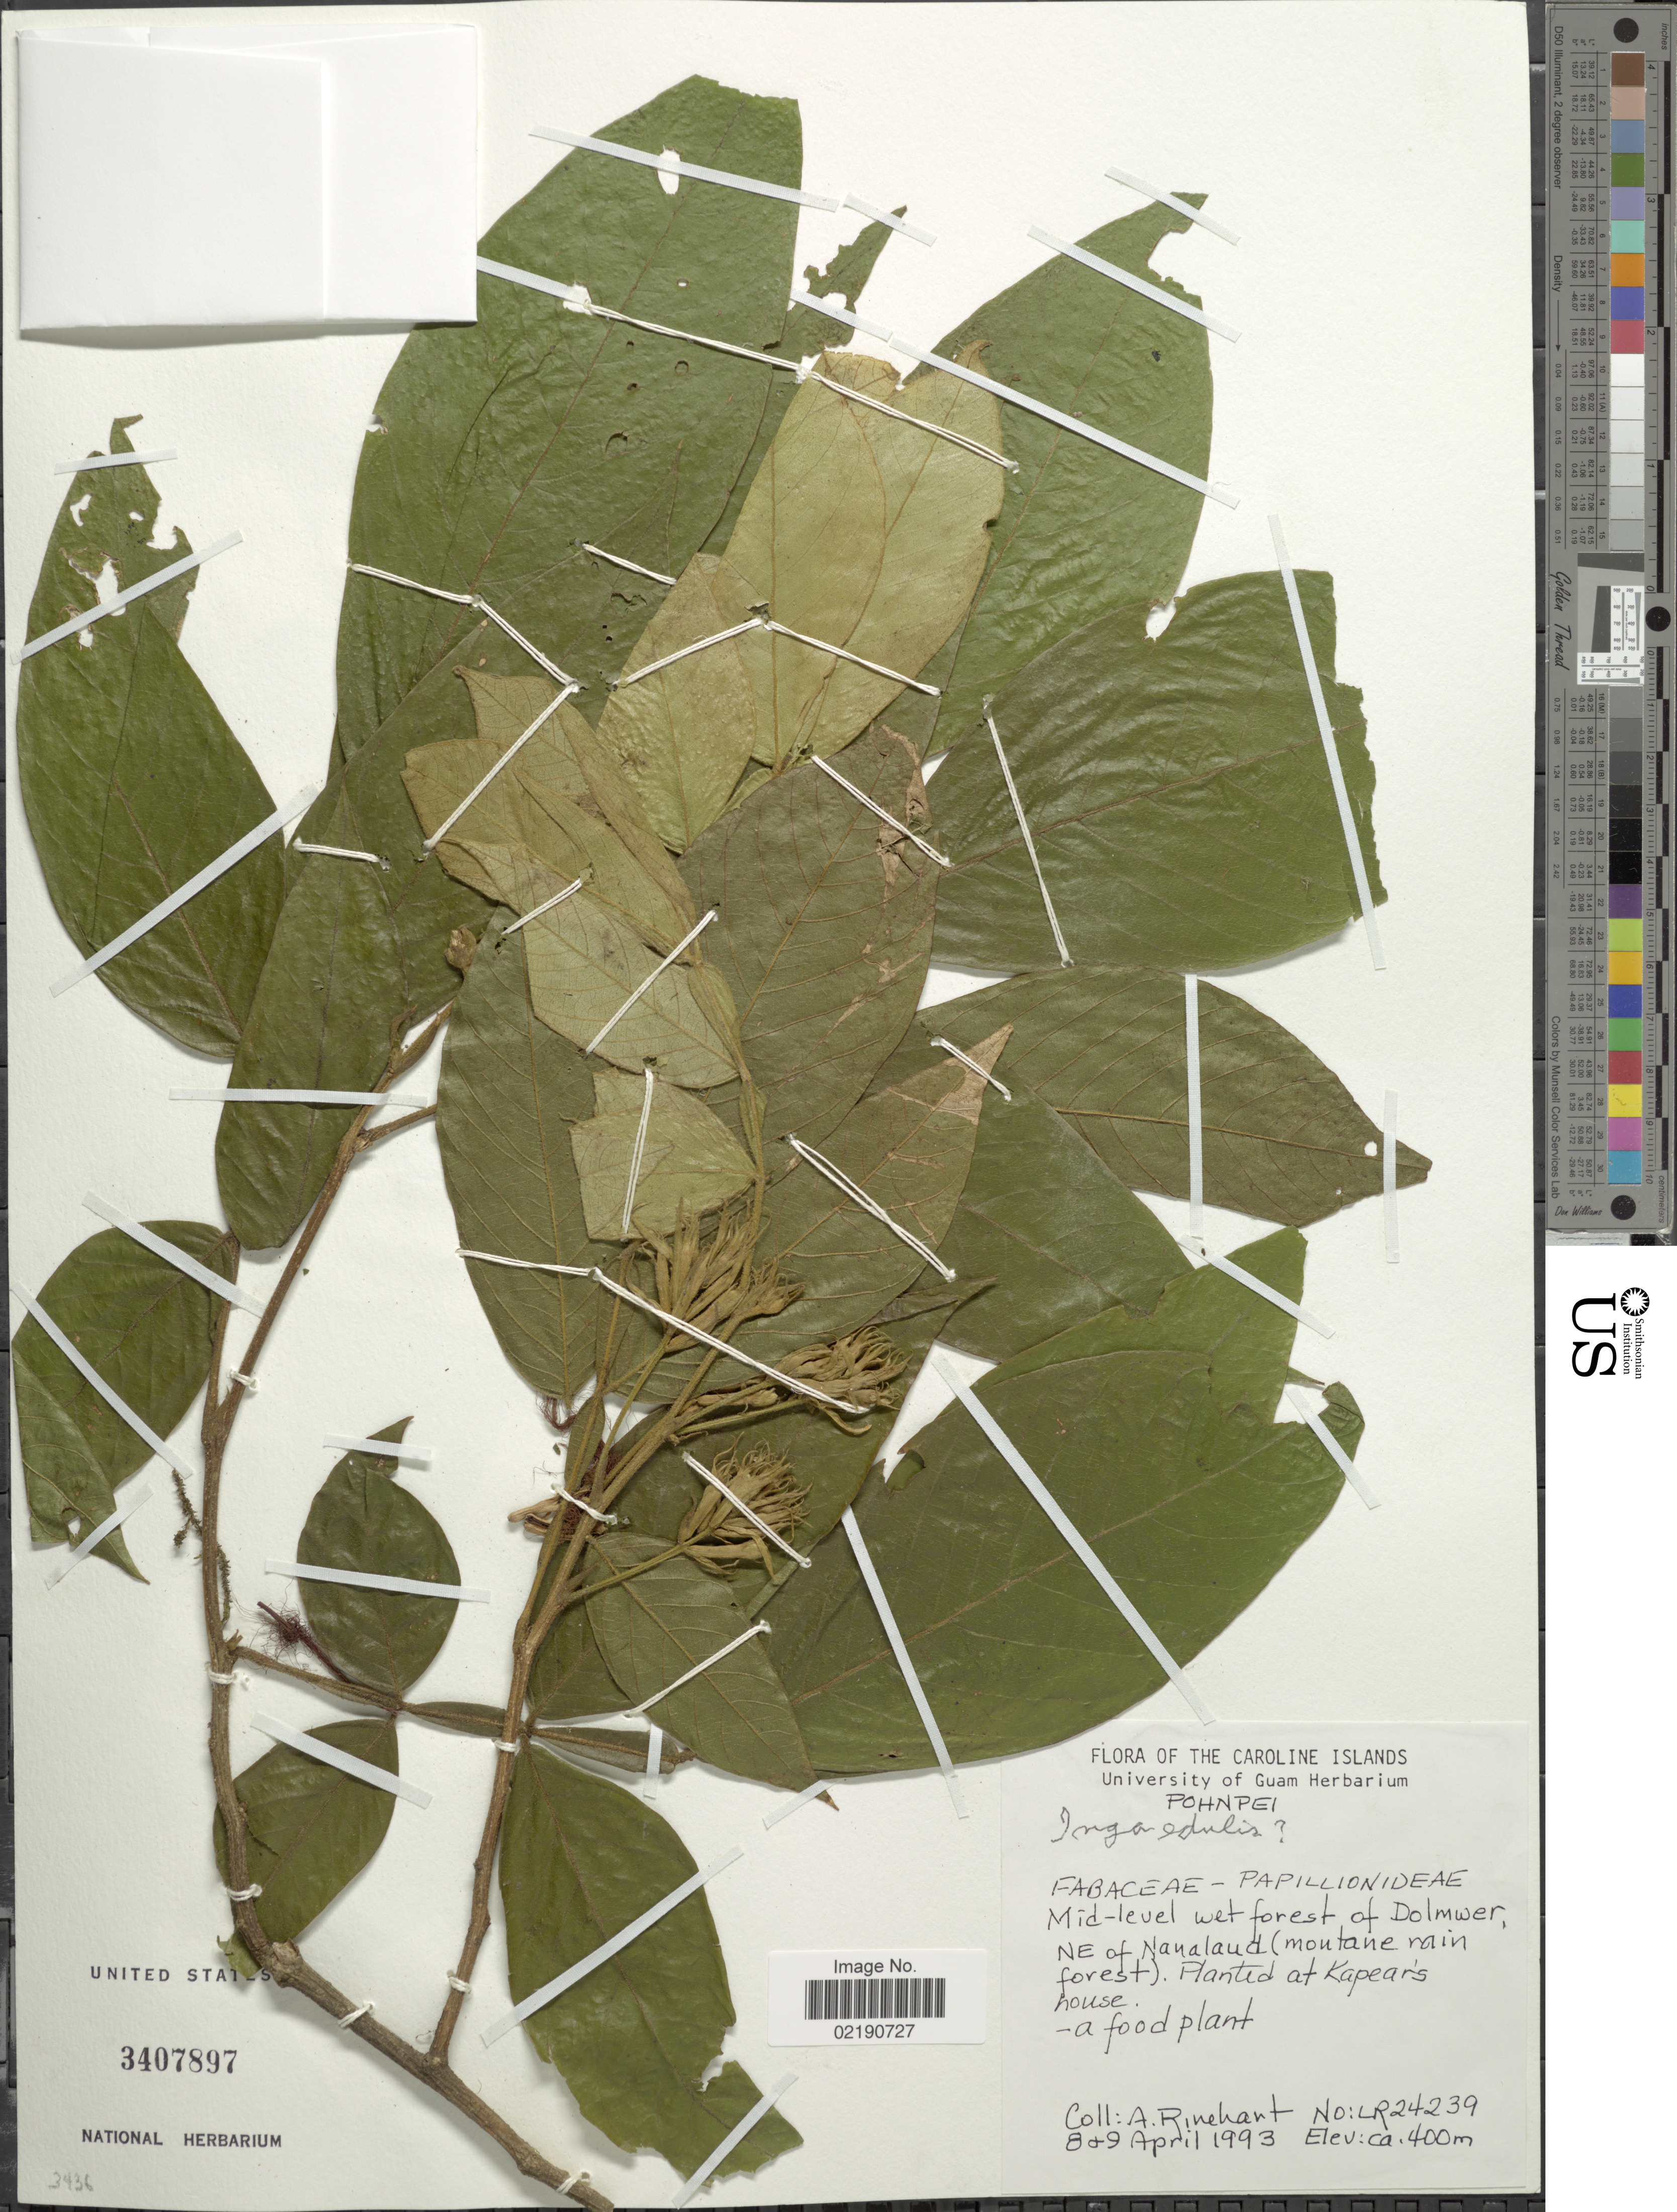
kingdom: Plantae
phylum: Tracheophyta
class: Magnoliopsida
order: Fabales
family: Fabaceae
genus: Inga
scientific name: Inga edulis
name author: Mart.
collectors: A. Rinehart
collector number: LR24239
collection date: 1993-04-08/1993-04-09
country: Micronesia, Federated States of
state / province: Pohnpei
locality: Caroline Islands, Mid-level forest of Dolmwer, NE of Nanalaud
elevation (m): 400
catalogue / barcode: US 3407897